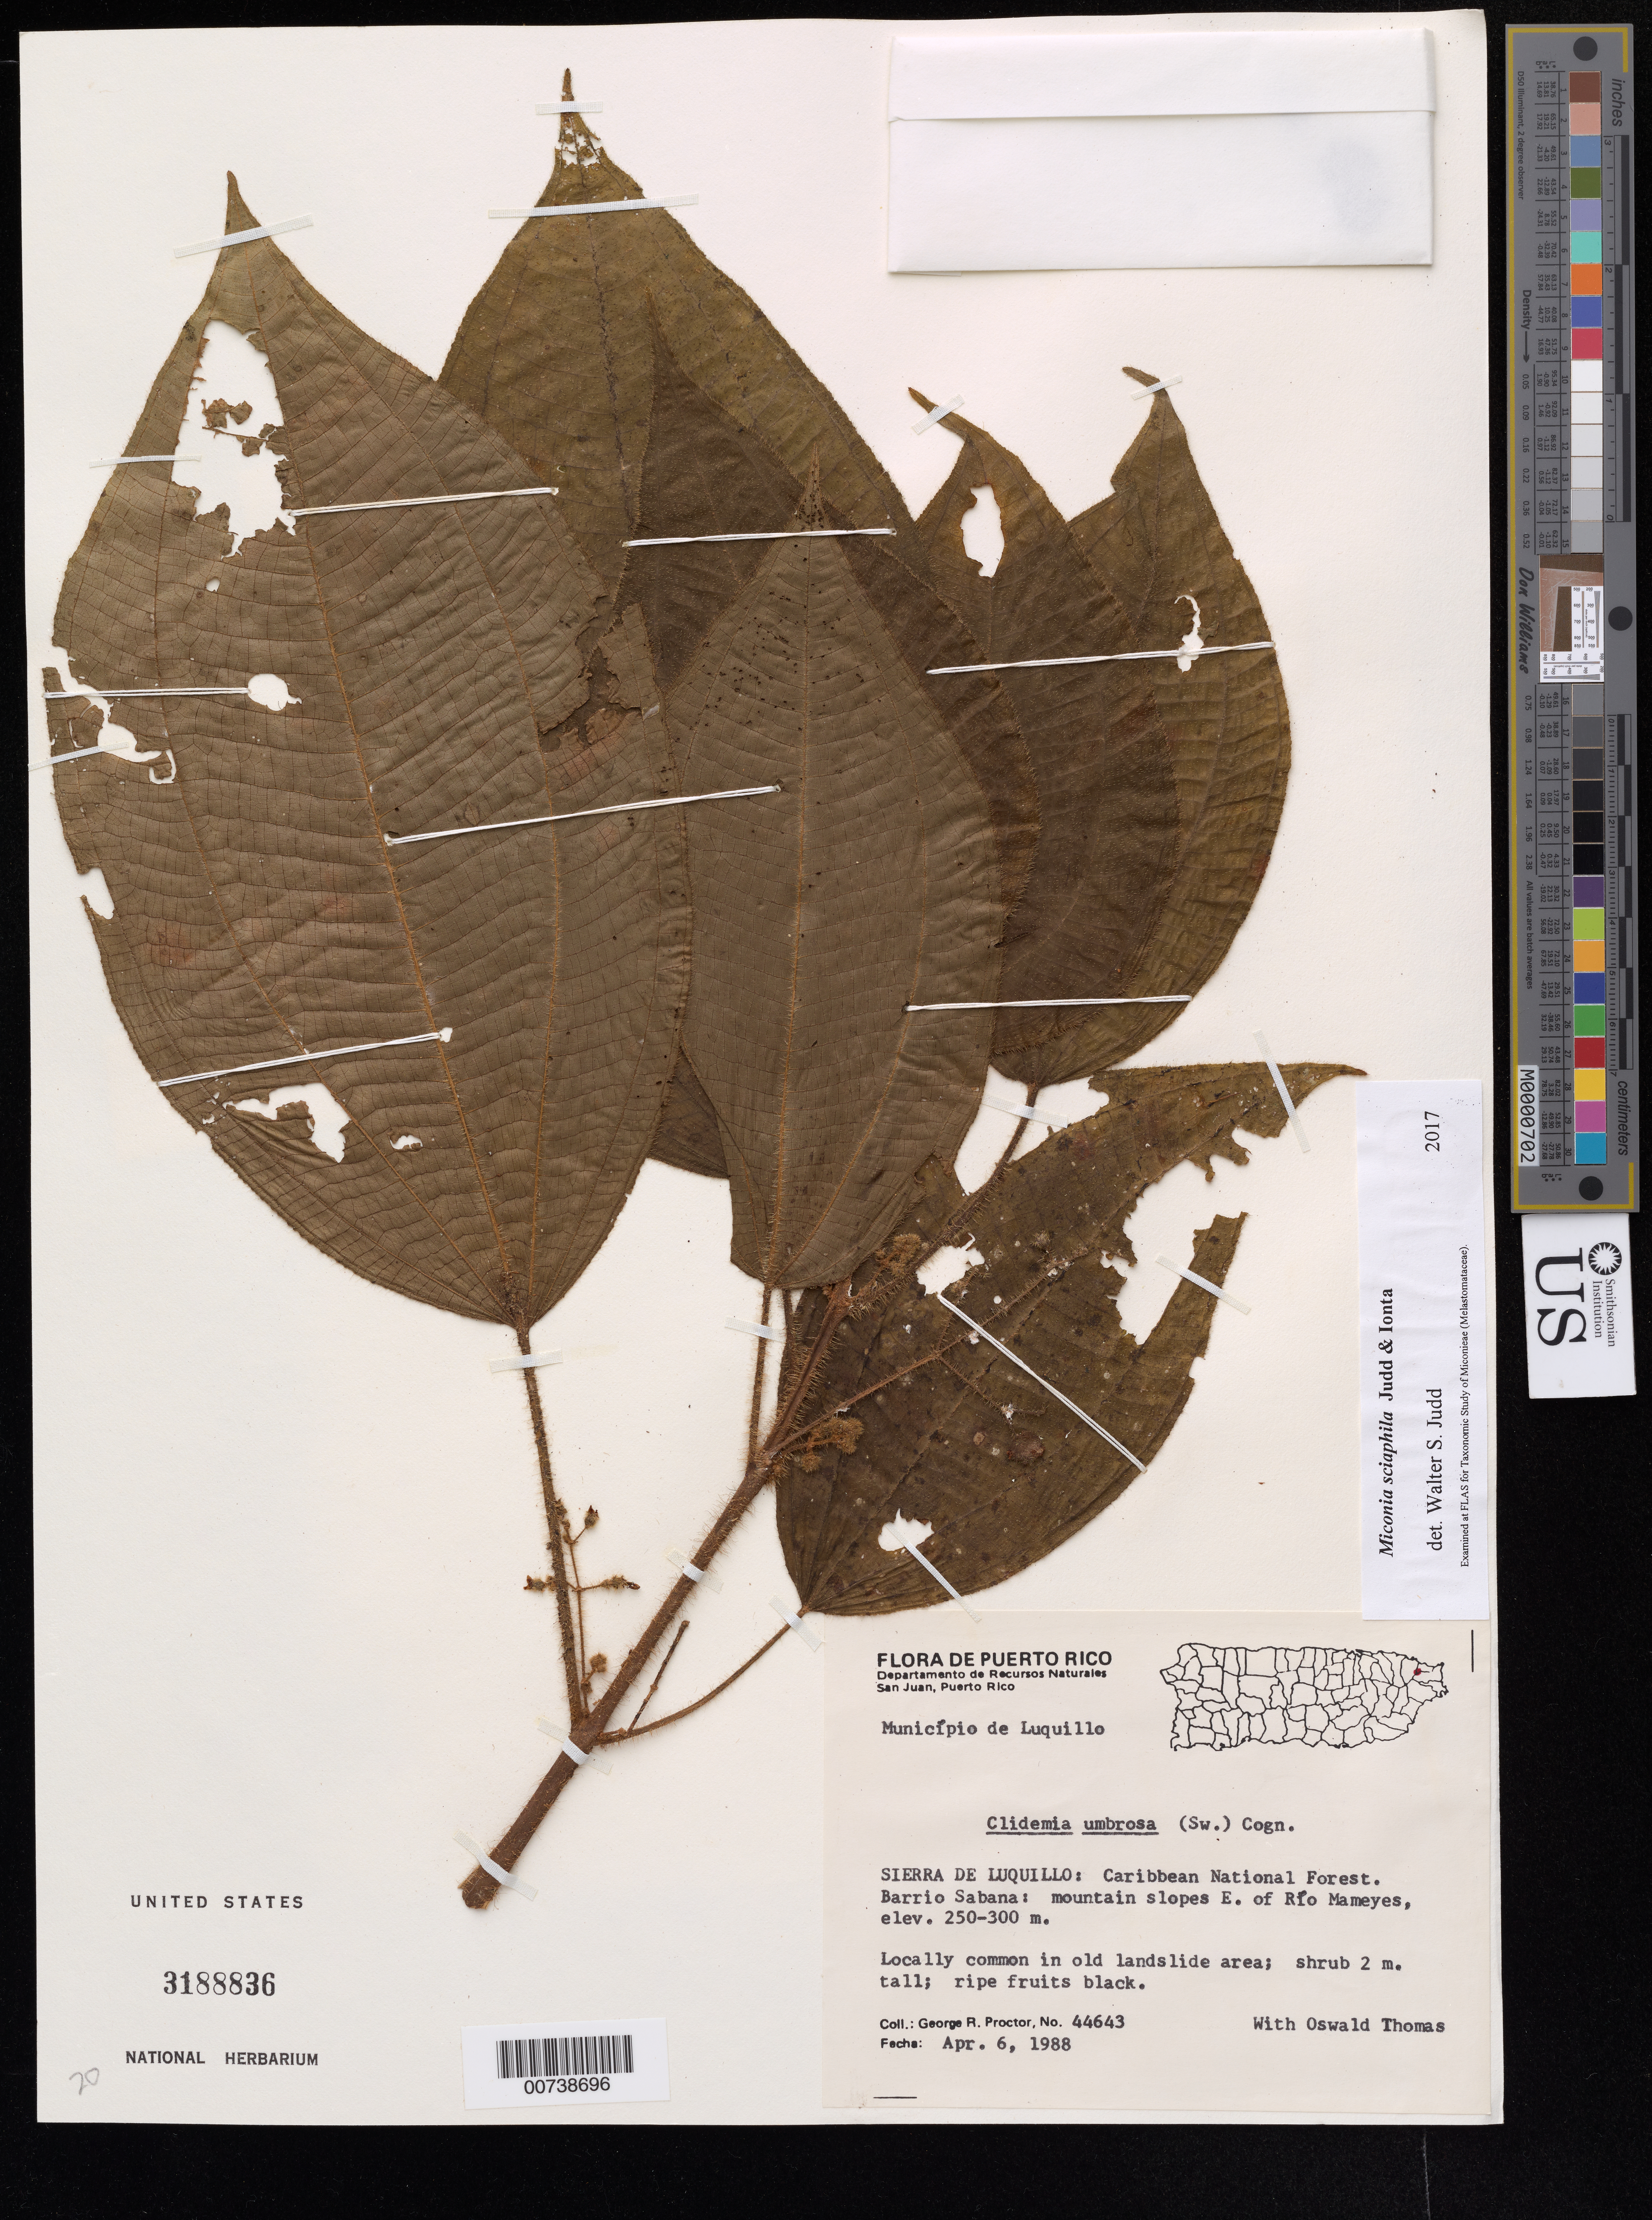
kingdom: Plantae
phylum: Tracheophyta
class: Magnoliopsida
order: Myrtales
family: Melastomataceae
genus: Miconia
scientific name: Miconia sciaphila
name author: Judd & Ionta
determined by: Judd, Walter S.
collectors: G. R. Proctor & O. Thomas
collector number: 44643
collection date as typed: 06 Apr 1988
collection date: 1988-04-06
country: Puerto Rico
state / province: Luquillo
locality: Sierra de Luquillo: Caribbean National forest. Barrio Sabana: mountain slopes E of Río Mameyes. Municipio de Luquillo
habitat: Locally common in old landslide area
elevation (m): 250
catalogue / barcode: US 3188836